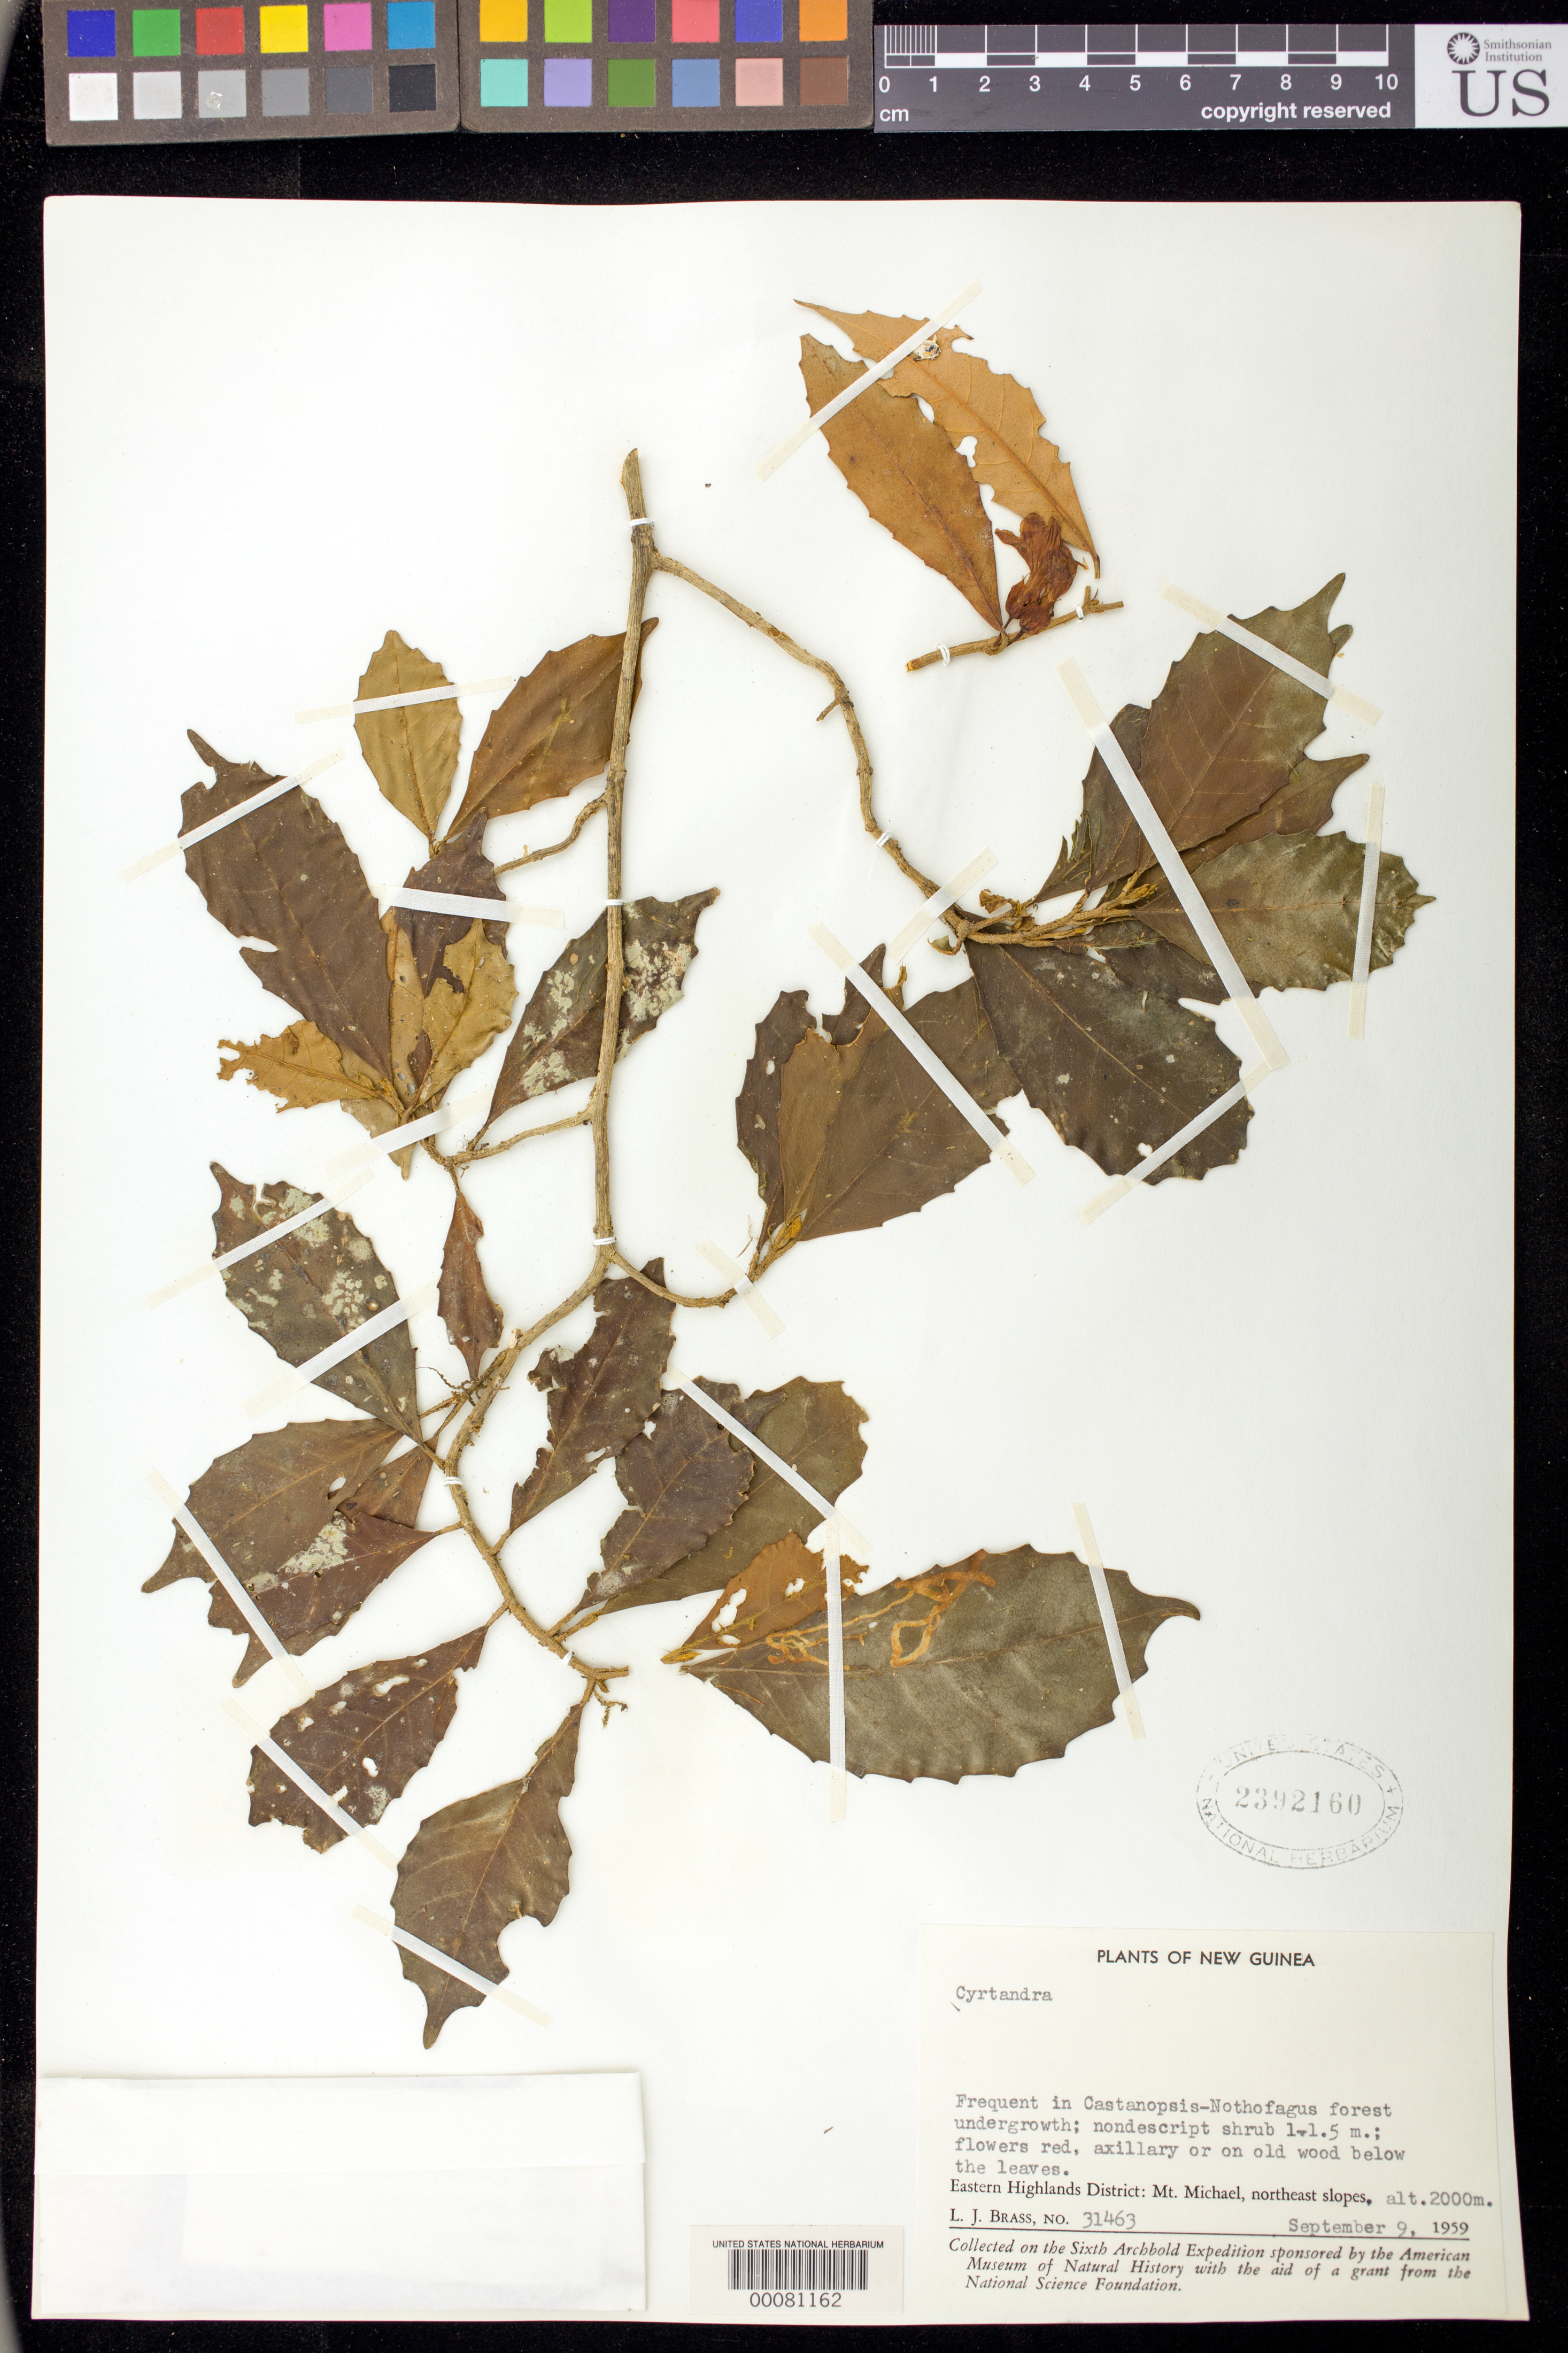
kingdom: Plantae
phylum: Tracheophyta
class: Magnoliopsida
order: Lamiales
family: Gesneriaceae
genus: Cyrtandra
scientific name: Cyrtandra sp.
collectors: L. J. Brass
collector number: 31463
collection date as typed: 09 Sep 1959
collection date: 1959-09-09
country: Papua New Guinea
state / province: Eastern Highlands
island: New Guinea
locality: Eastern highlands dist., Mt michael, northeast slopes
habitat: Frequent in castanopsis-nothofagus forest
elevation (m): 2000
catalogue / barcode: US 2392160